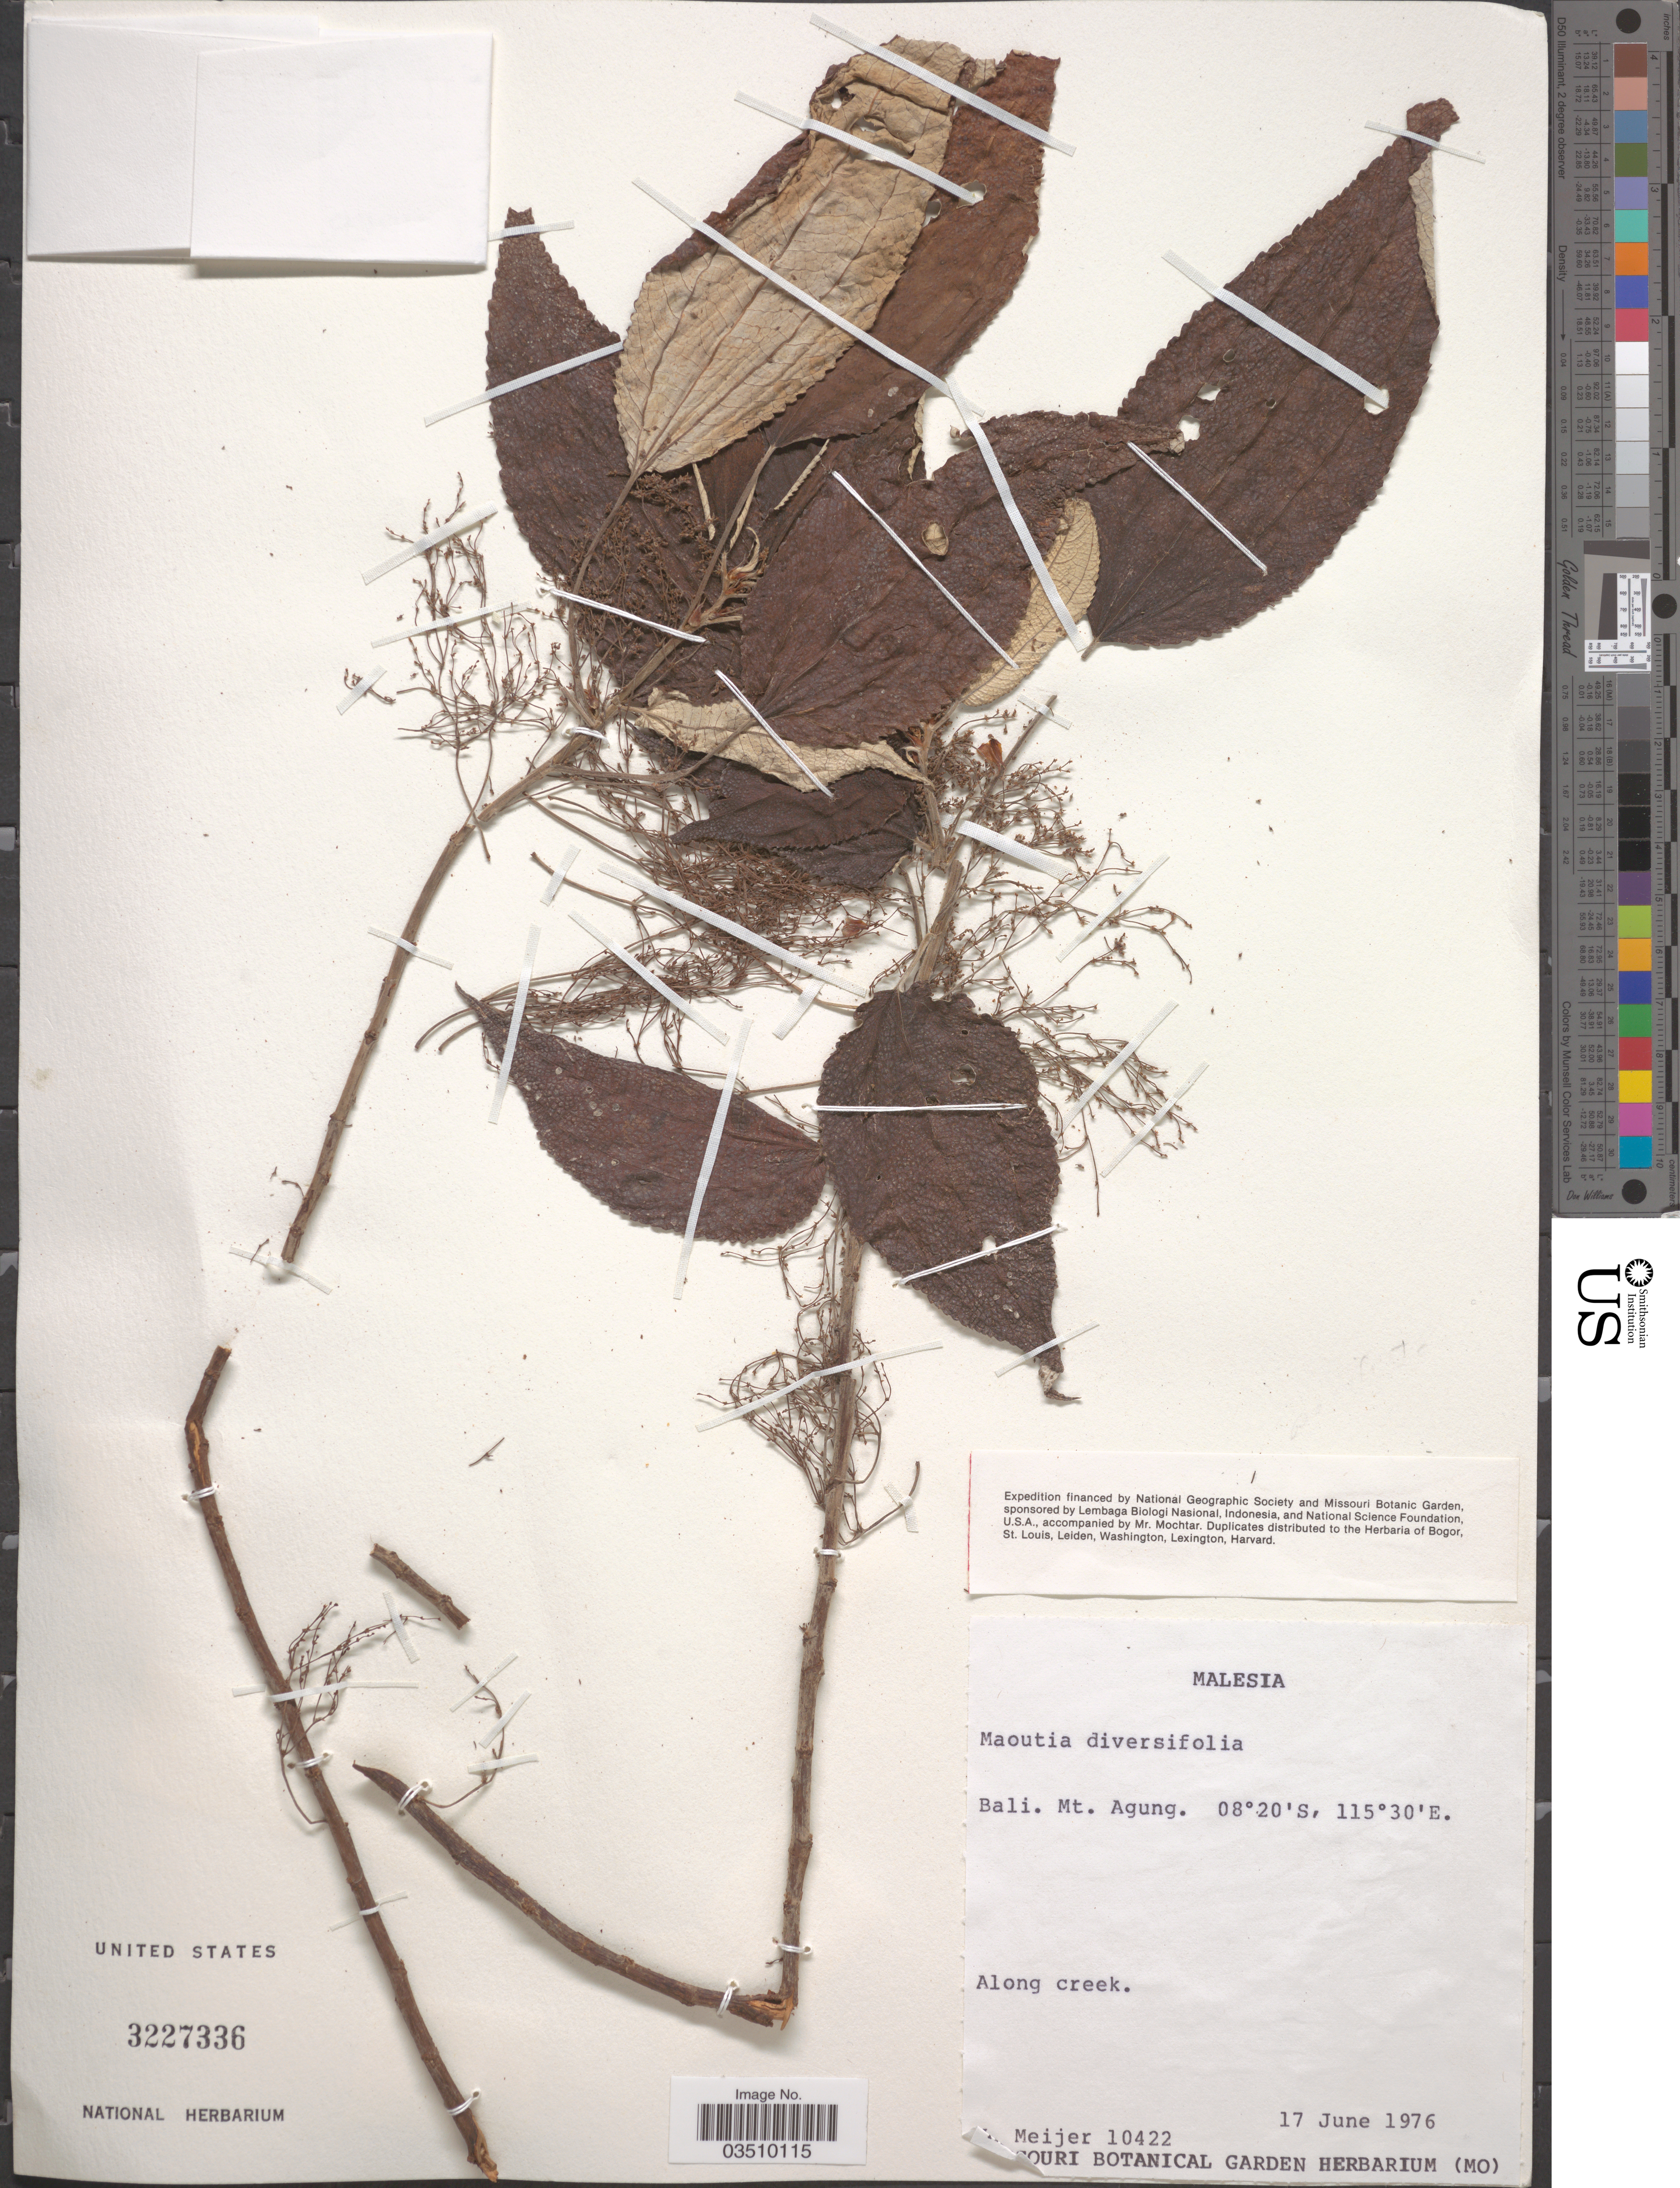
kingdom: Plantae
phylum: Tracheophyta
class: Magnoliopsida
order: Rosales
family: Urticaceae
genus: Maoutia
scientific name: Maoutia diversifolia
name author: Blume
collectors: W. Meijer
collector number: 10422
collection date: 1976-06-17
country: Indonesia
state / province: Nusa Tenggara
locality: Malesia. Mt. Agung. Along creek.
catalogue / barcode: US 3227336